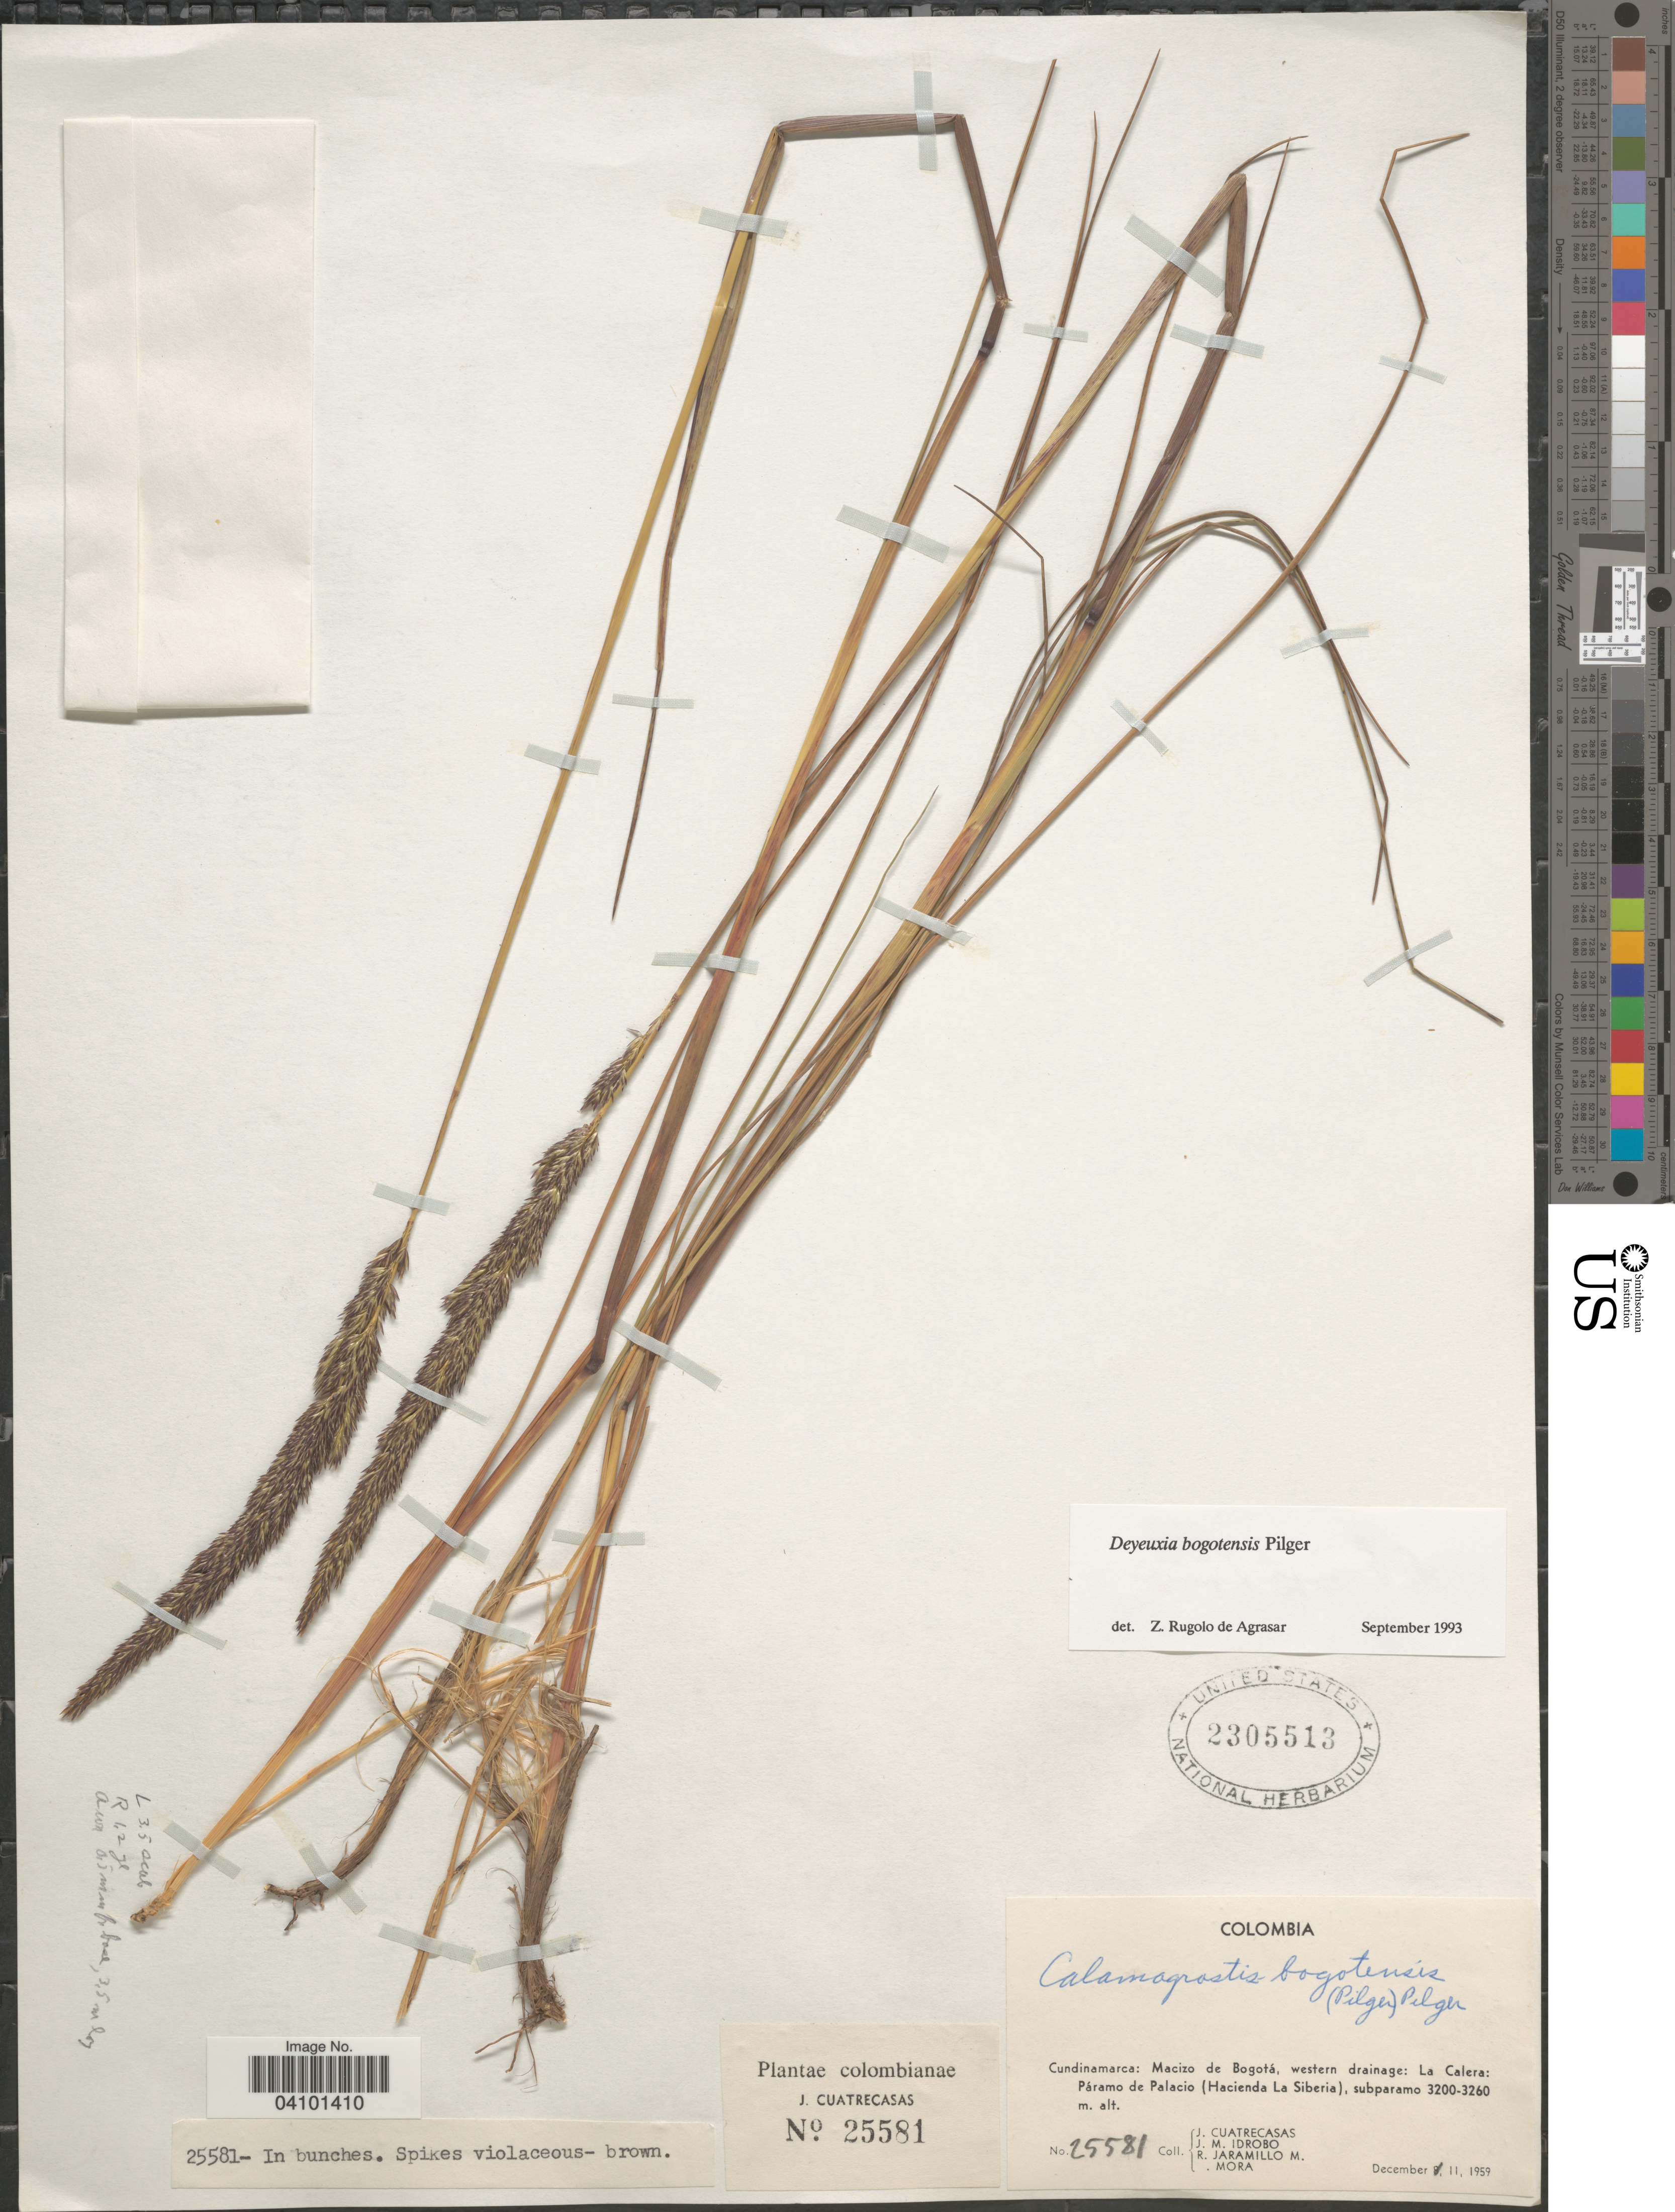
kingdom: Plantae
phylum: Tracheophyta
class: Liliopsida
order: Poales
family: Poaceae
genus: Calamagrostis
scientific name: Calamagrostis bogotensis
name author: (Pilg.) Pilg.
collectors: J. Cuatrecasas, J. M. Idrobo, R. Jaramillo M. & Mora, --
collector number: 25581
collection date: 1959-12-11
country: Colombia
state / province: Cundinamarca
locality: Macizo de Bogotá, western drainage: La Calera: Páramo de Palacio (Hacienda La Siberia), subparamo.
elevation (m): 3200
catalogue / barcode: US 2305513